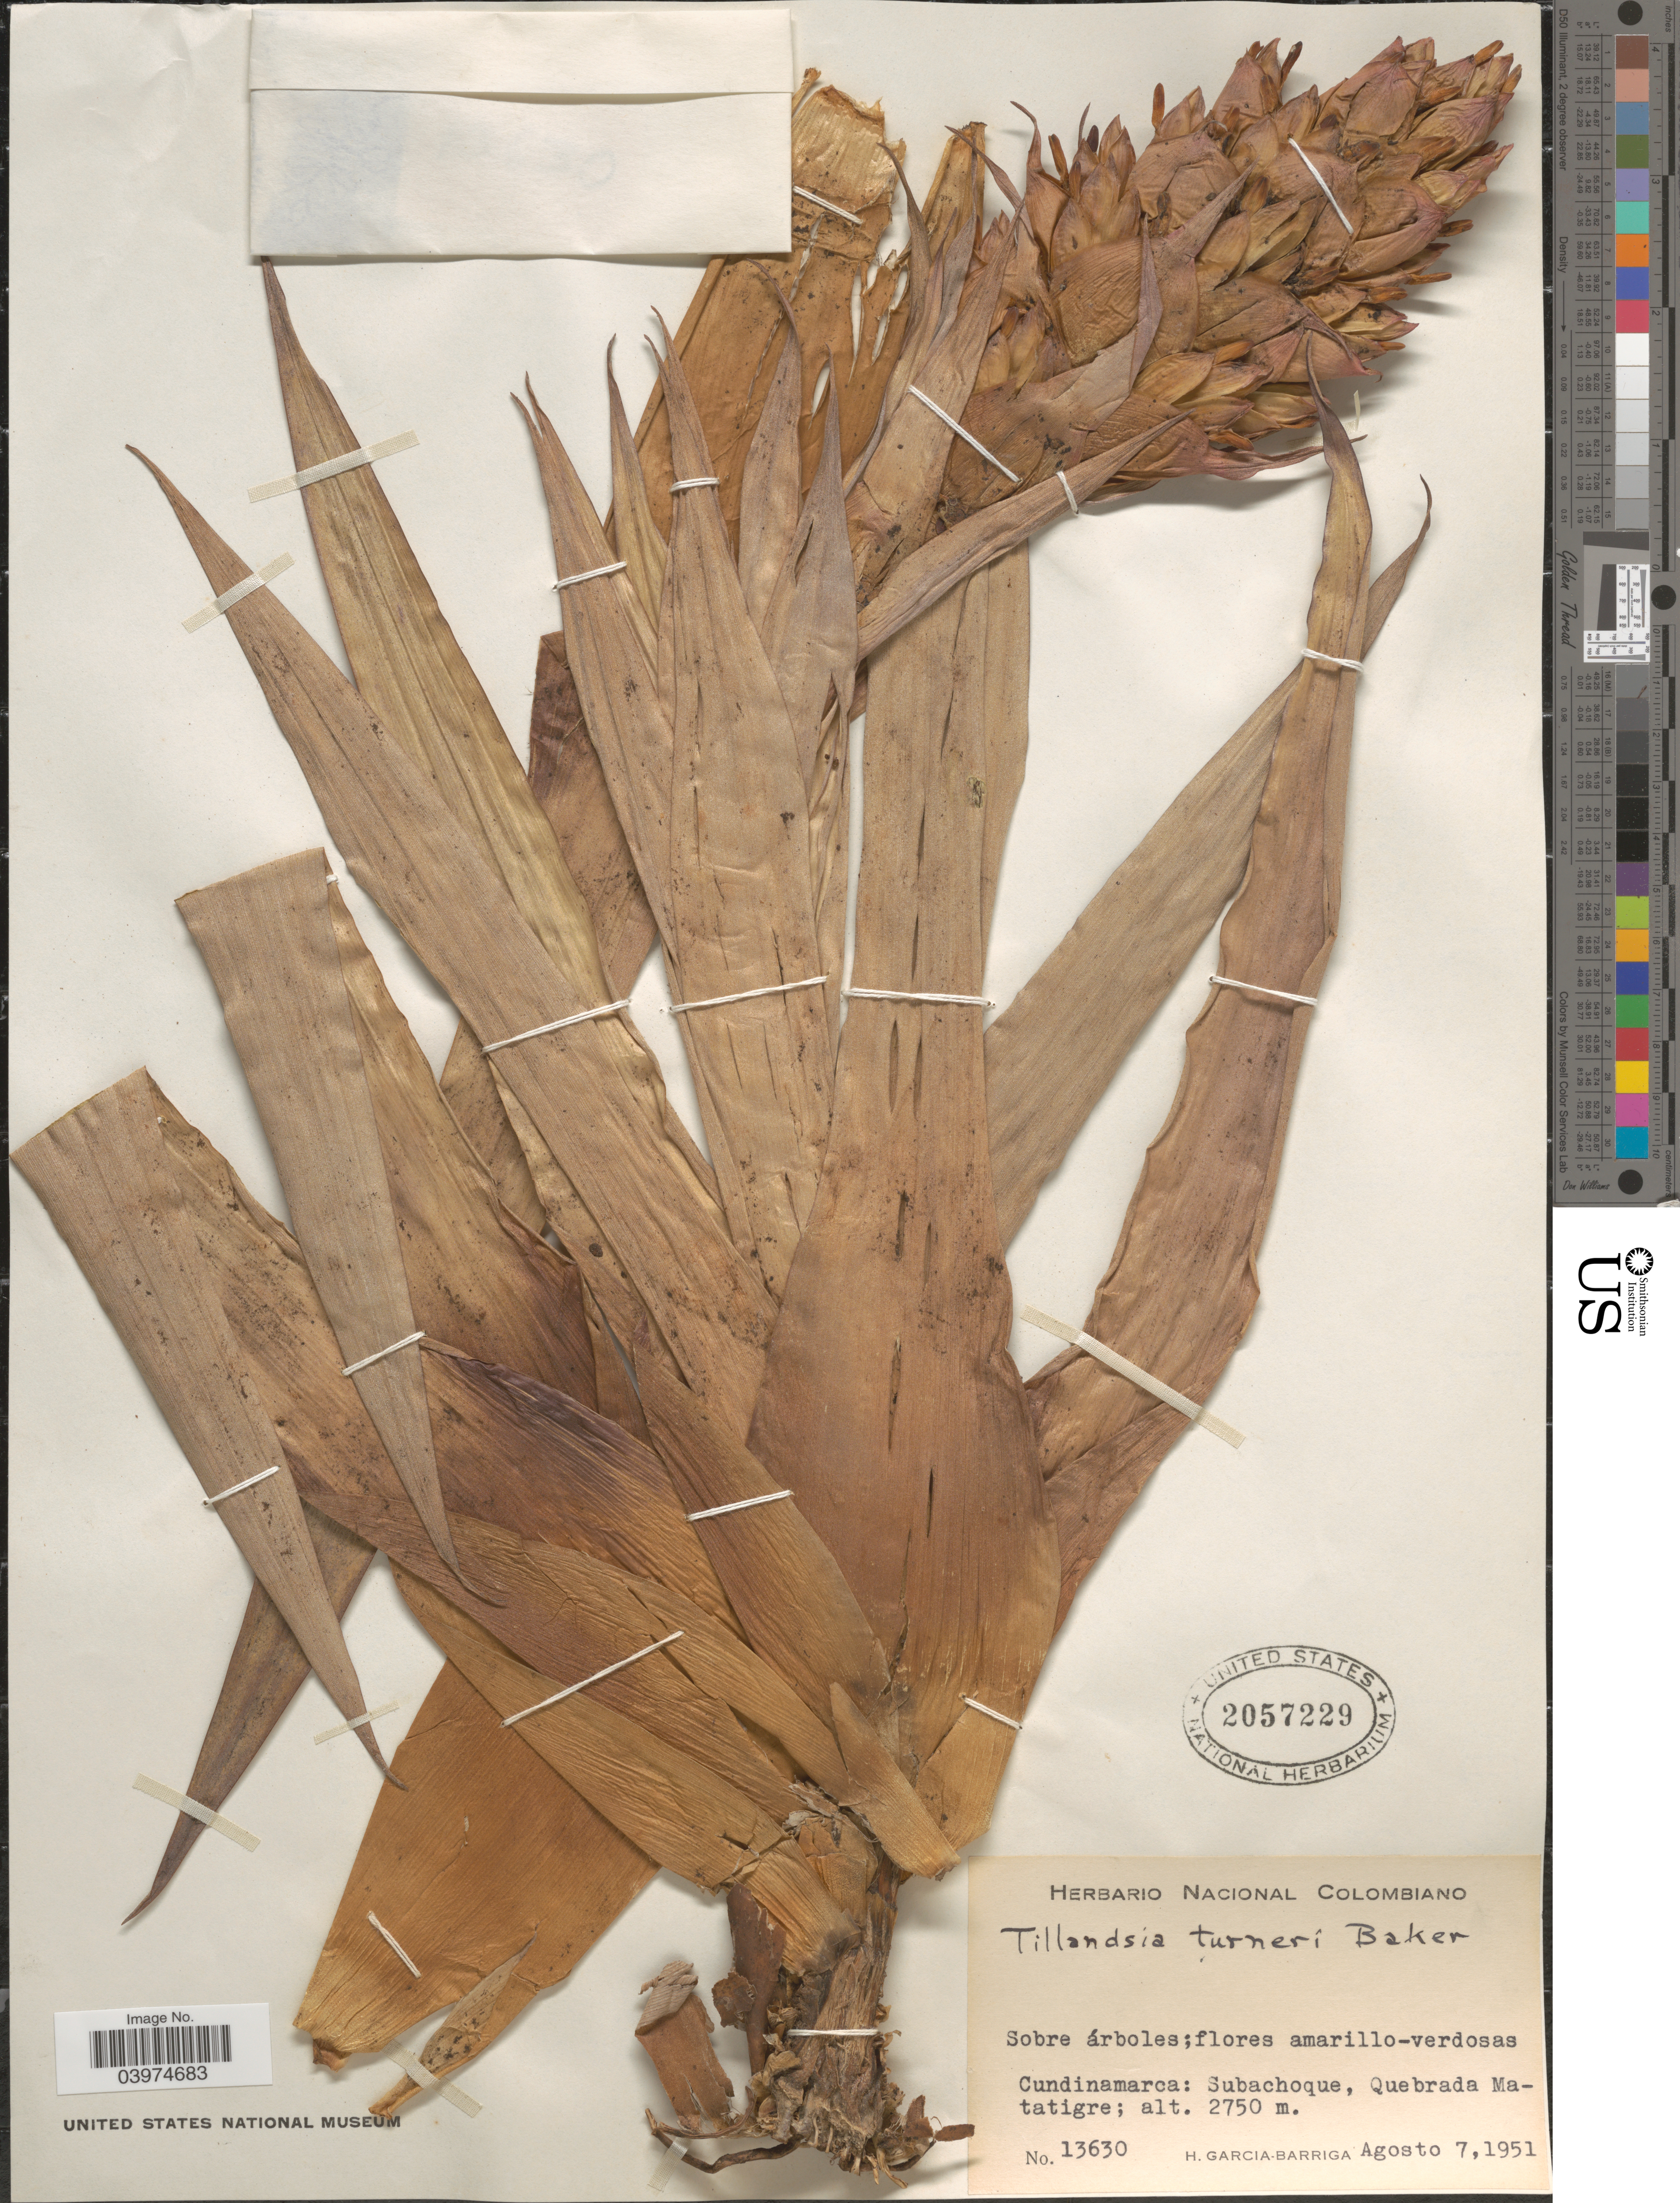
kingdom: Plantae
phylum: Tracheophyta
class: Liliopsida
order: Poales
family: Bromeliaceae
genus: Tillandsia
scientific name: Tillandsia turneri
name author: Baker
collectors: H. García Barriga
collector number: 13630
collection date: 1951-08-07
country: Colombia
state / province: Cundinamarca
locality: Subachoque, Quebrada Matatigre.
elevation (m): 2750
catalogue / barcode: US 2057229